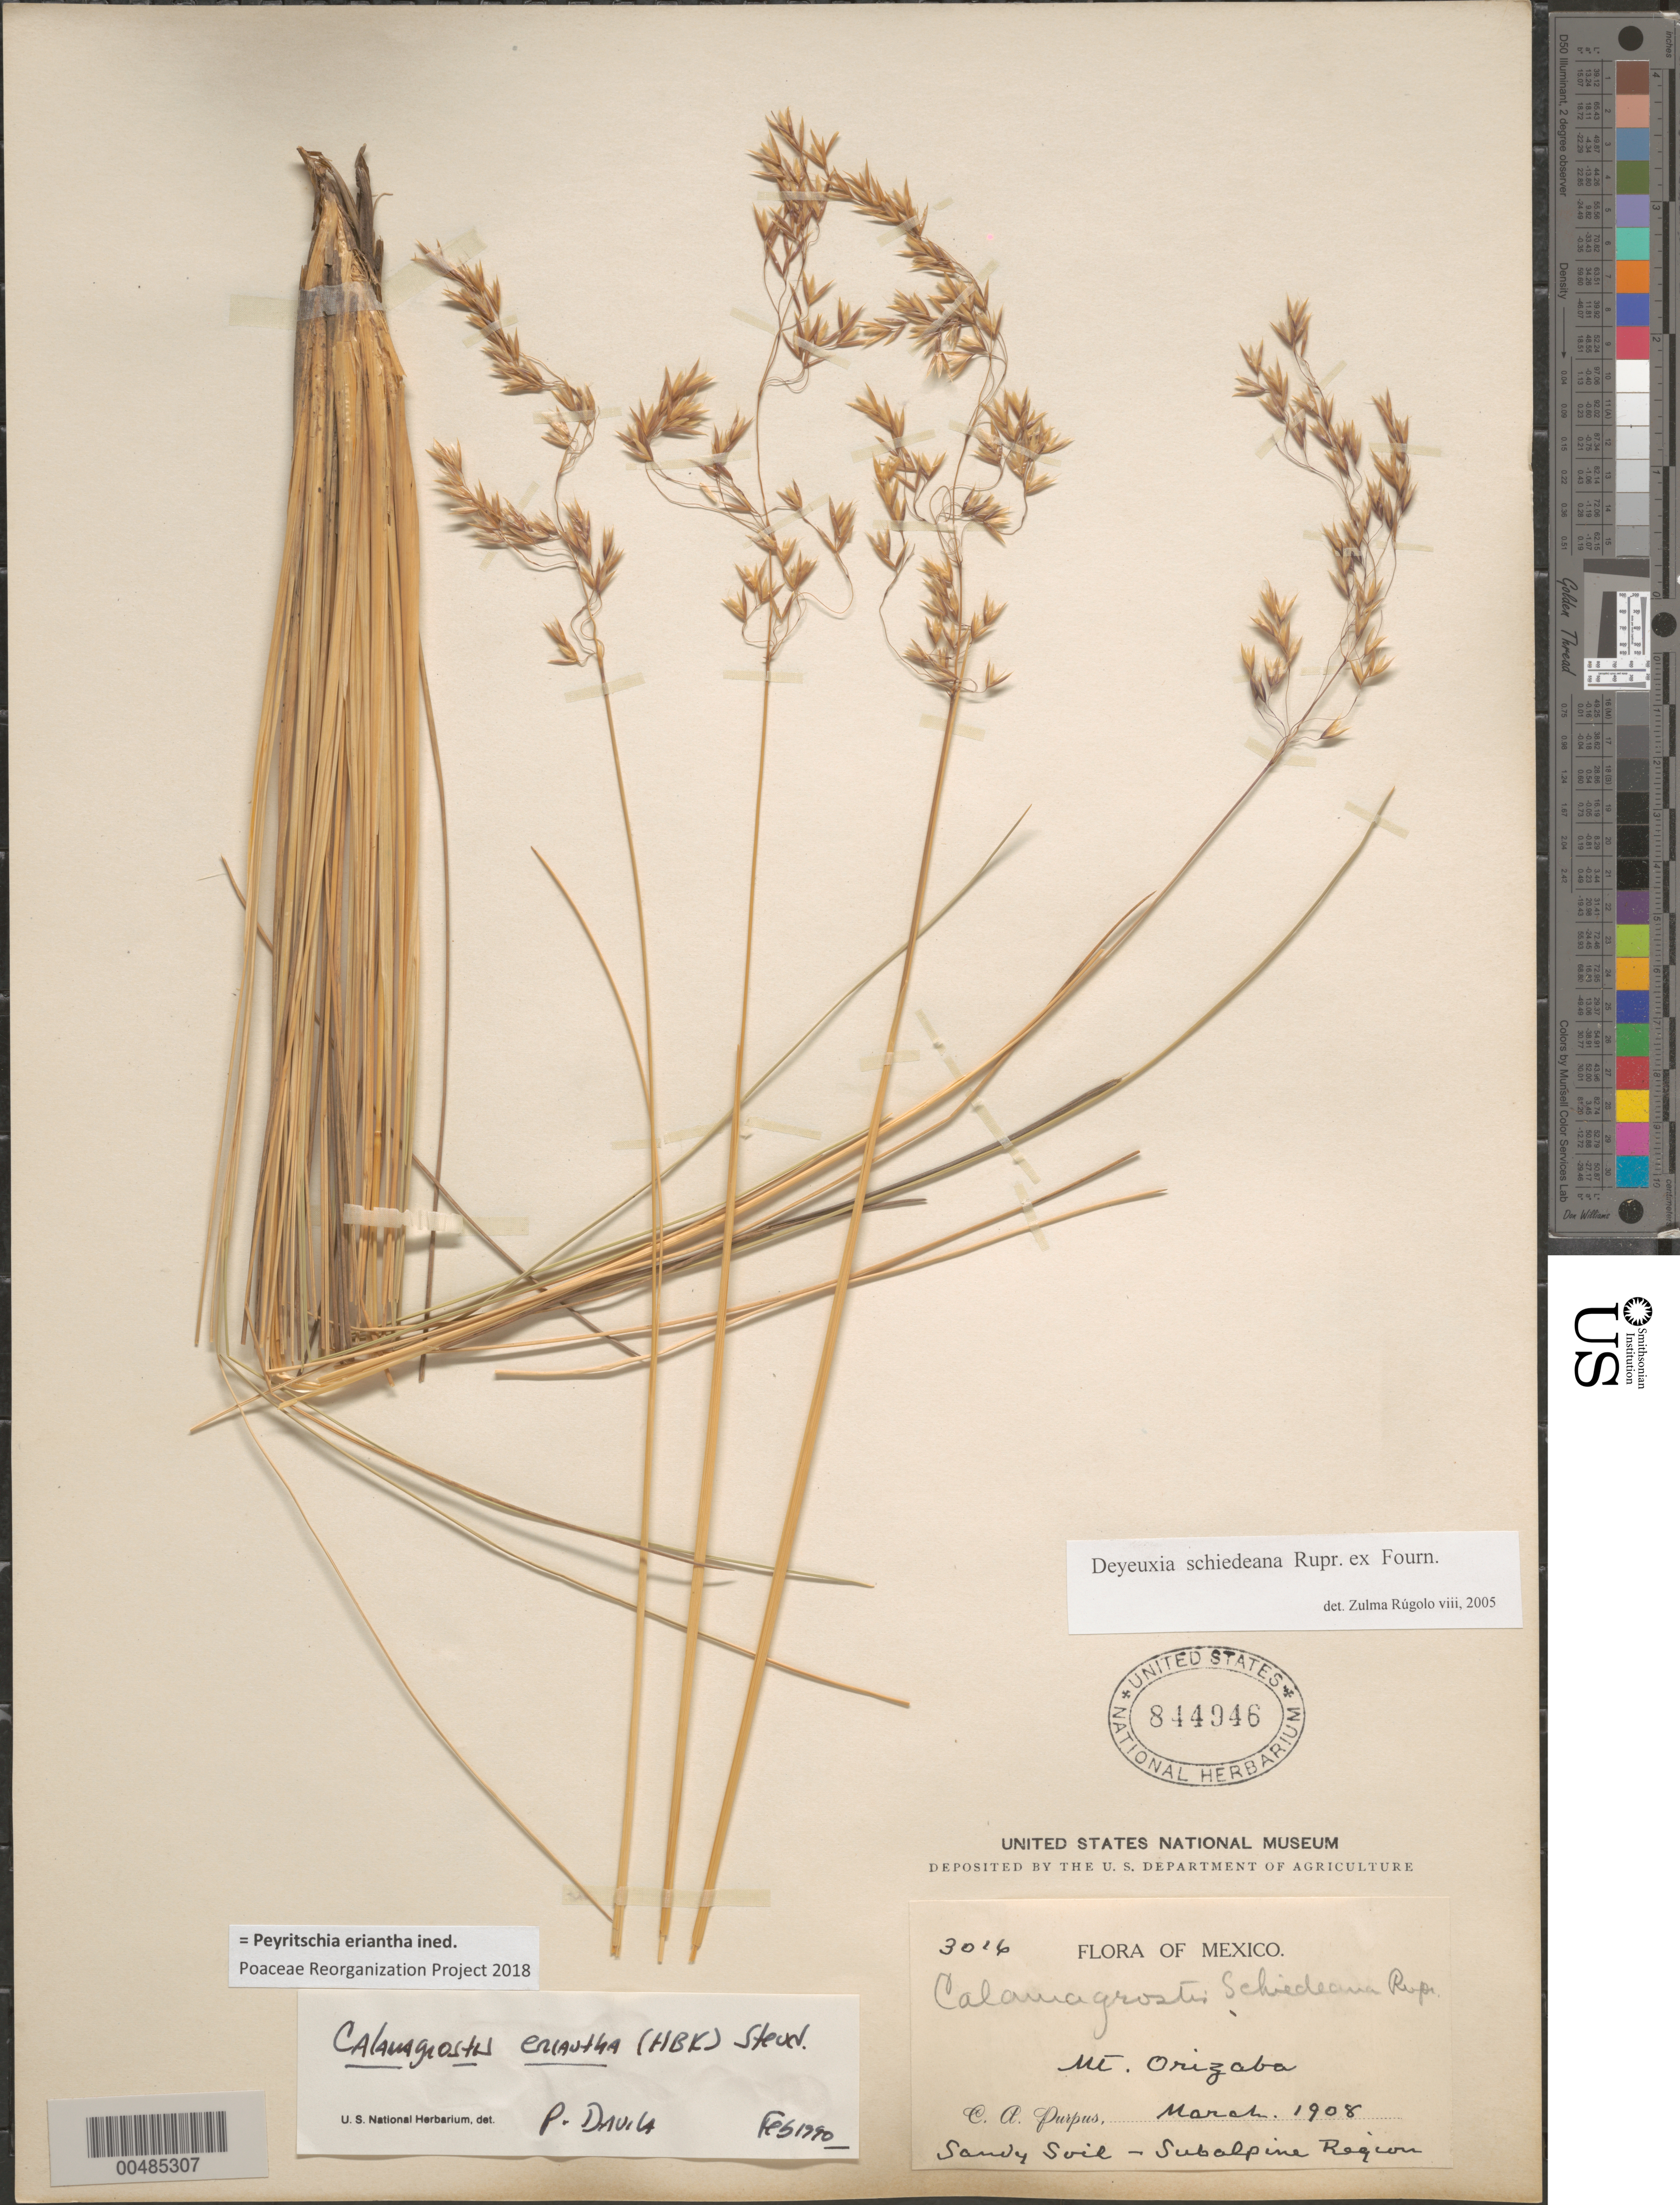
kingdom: Plantae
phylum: Tracheophyta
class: Liliopsida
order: Poales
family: Poaceae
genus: Peyritschia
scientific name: Peyritschia eriantha ined.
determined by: Poaceae Reorganization Project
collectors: C. A. Purpus et al.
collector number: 3016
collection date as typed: Mar 1908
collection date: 1908-03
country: Mexico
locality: Mt. Orizaba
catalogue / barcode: US 844946